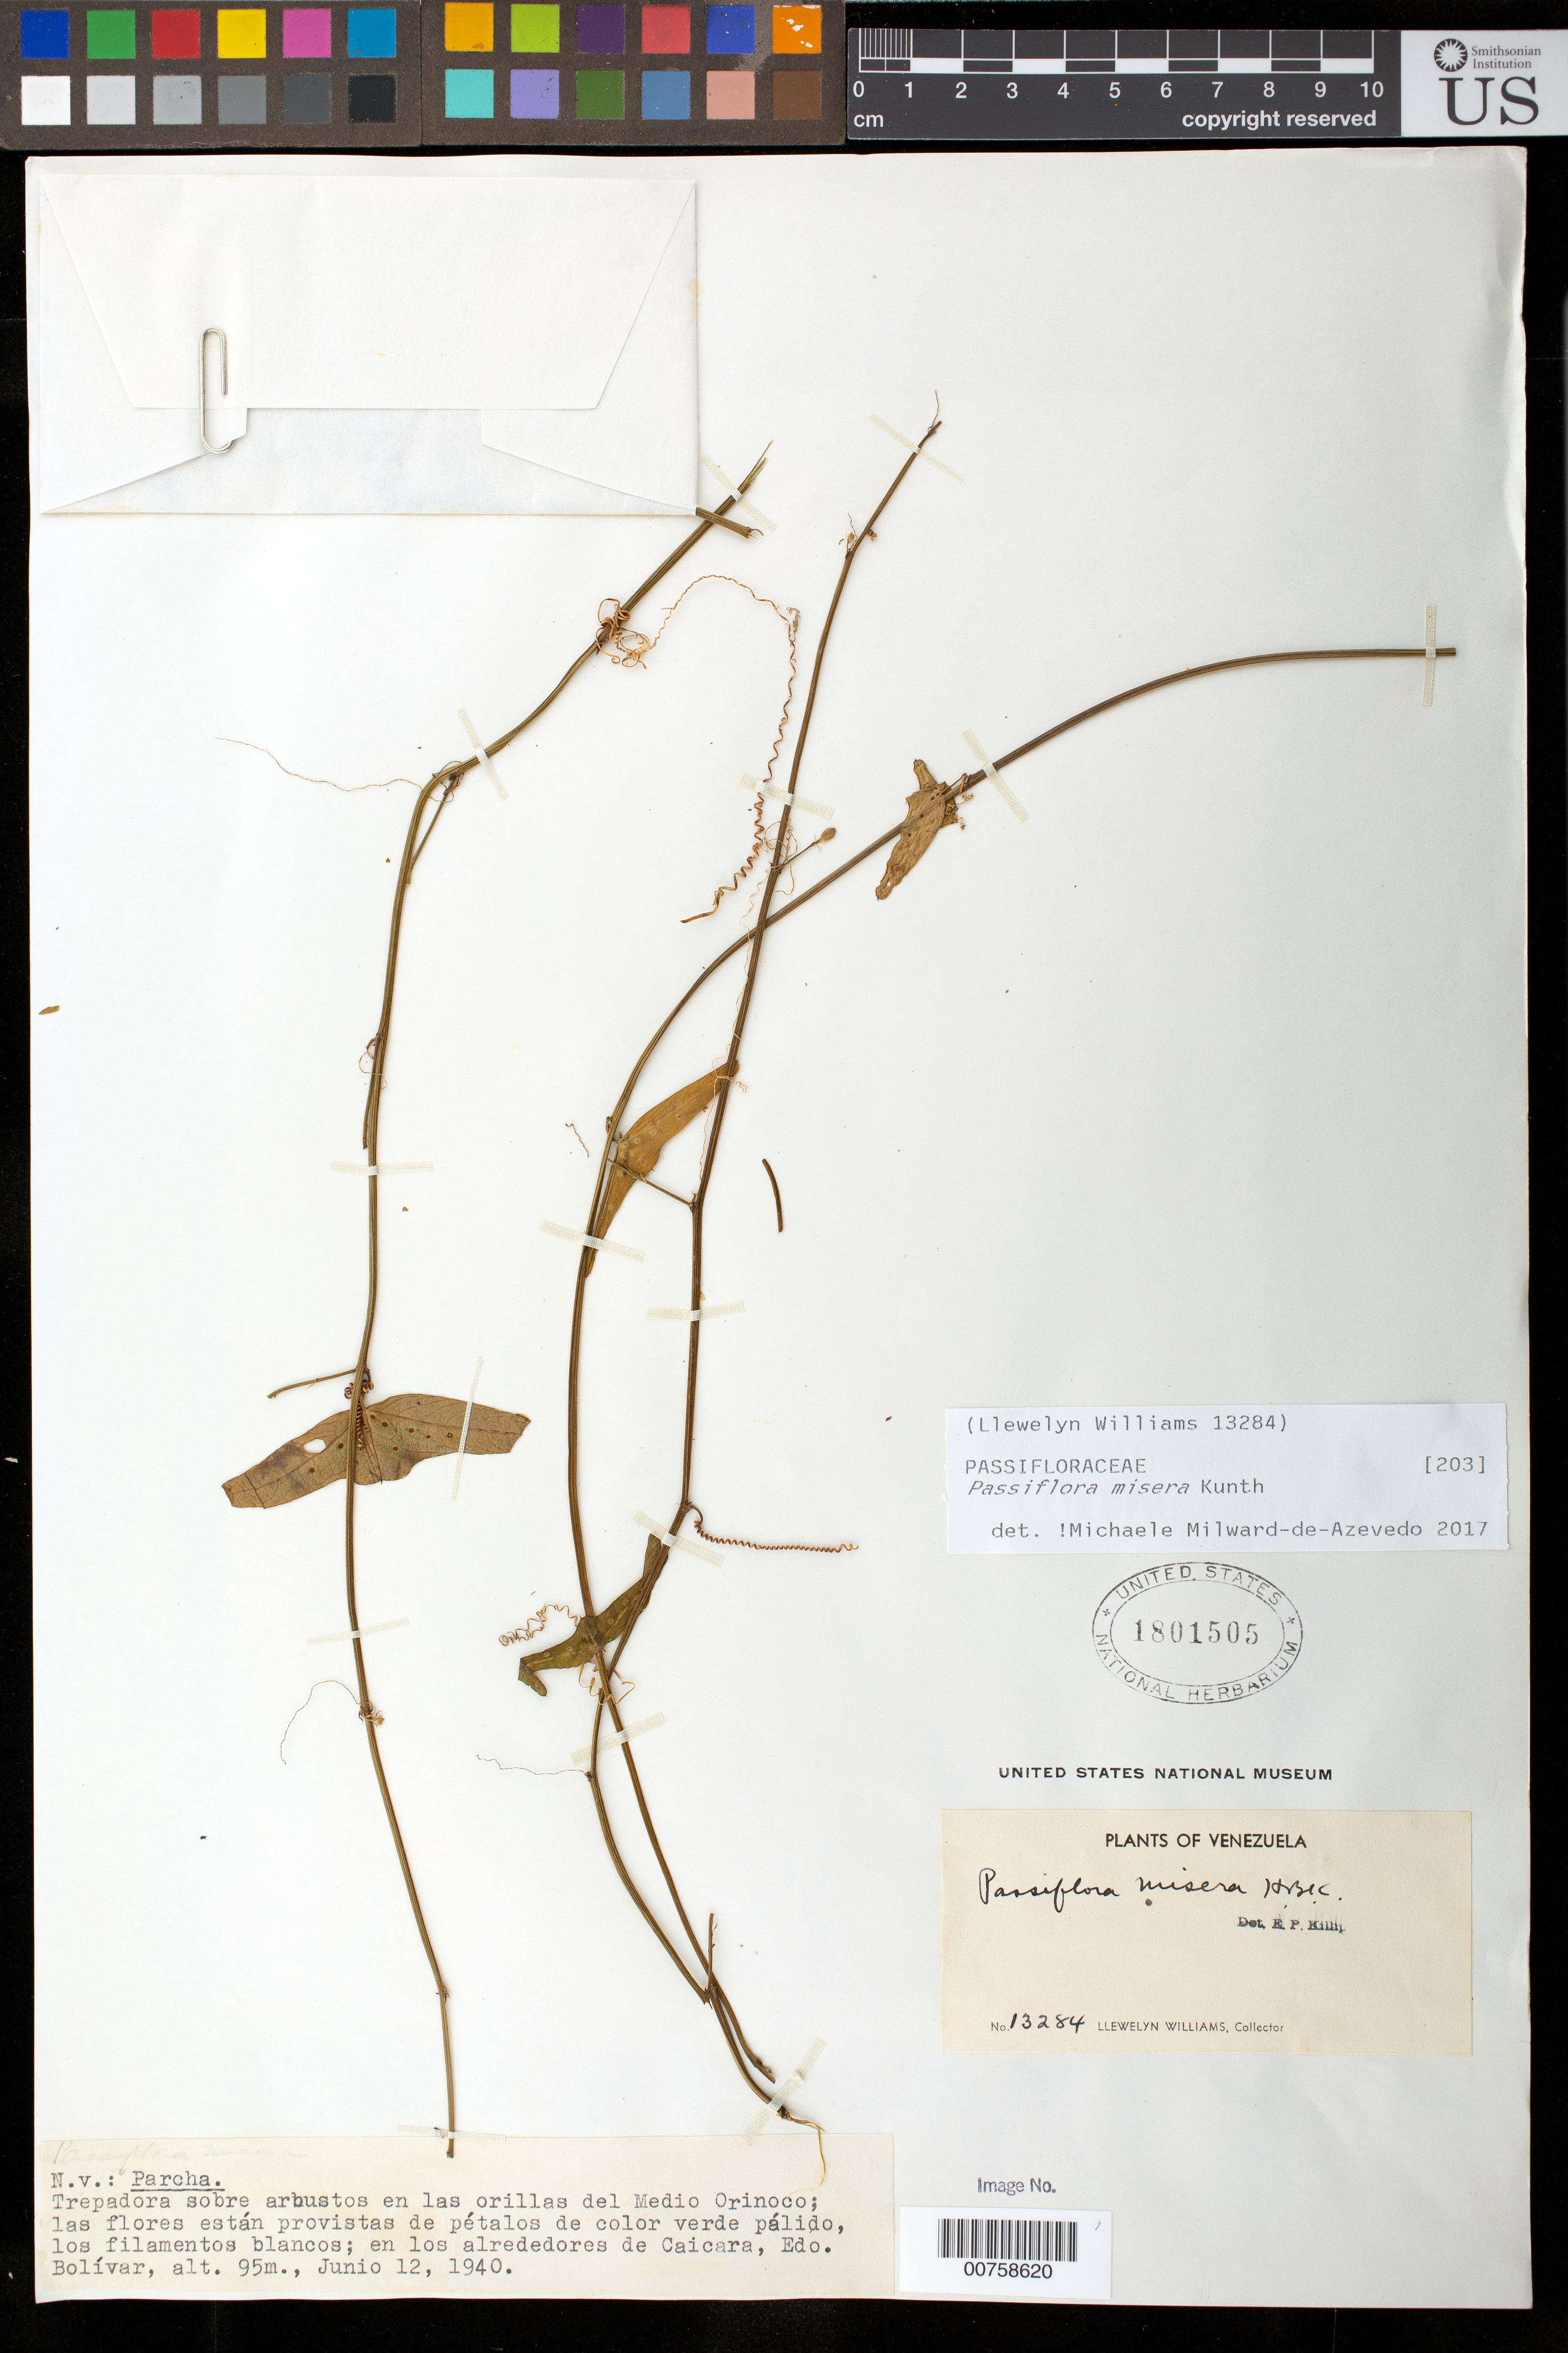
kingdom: Plantae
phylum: Tracheophyta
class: Magnoliopsida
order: Malpighiales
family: Passifloraceae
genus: Passiflora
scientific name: Passiflora misera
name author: Kunth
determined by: Killip, Ellsworth P.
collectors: Ll. Williams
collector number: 13284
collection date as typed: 12-Jun-40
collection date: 1940-06-12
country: Venezuela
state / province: Bolívar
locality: Caicara, Medio Orinoco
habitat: On shrubs along river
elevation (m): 95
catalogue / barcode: US 1801505